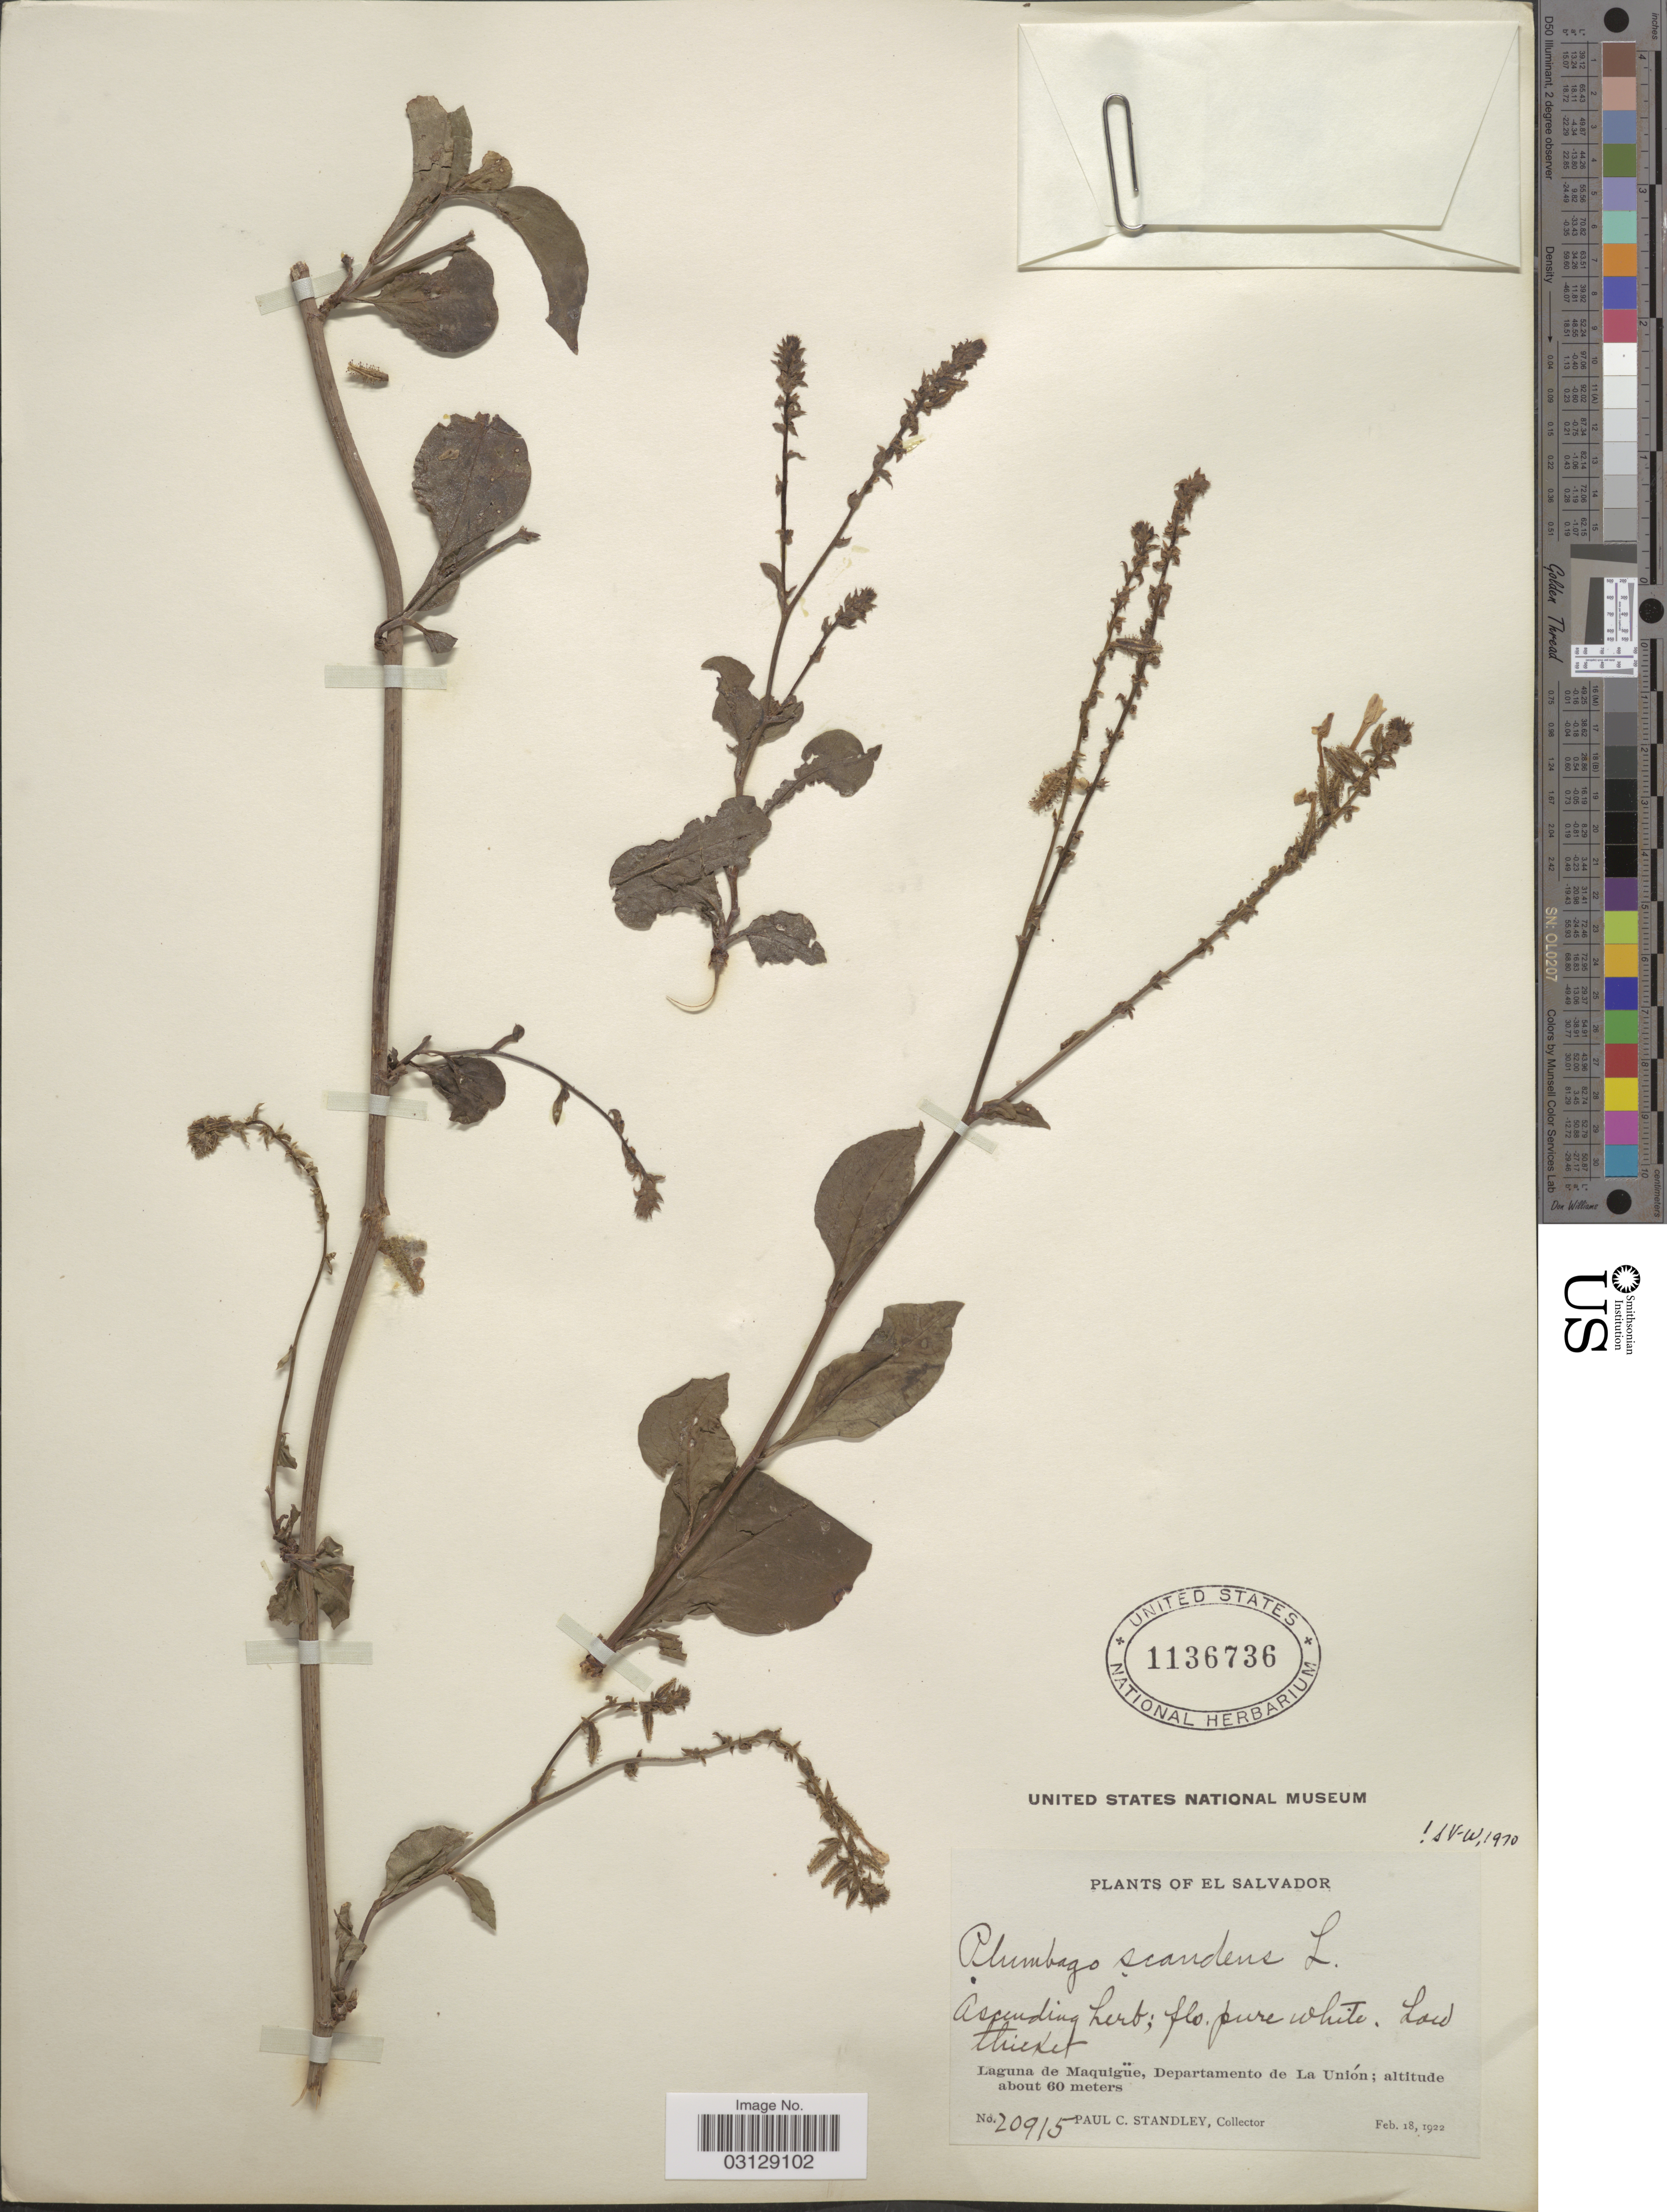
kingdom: Plantae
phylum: Tracheophyta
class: Magnoliopsida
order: Caryophyllales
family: Plumbaginaceae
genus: Plumbago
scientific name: Plumbago scandens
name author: L.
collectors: P. C. Standley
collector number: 20915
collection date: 1922-02-18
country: El Salvador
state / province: La Union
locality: Laguna de Maquiqüe, Departamento de La Unión.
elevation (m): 60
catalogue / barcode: US 1136736